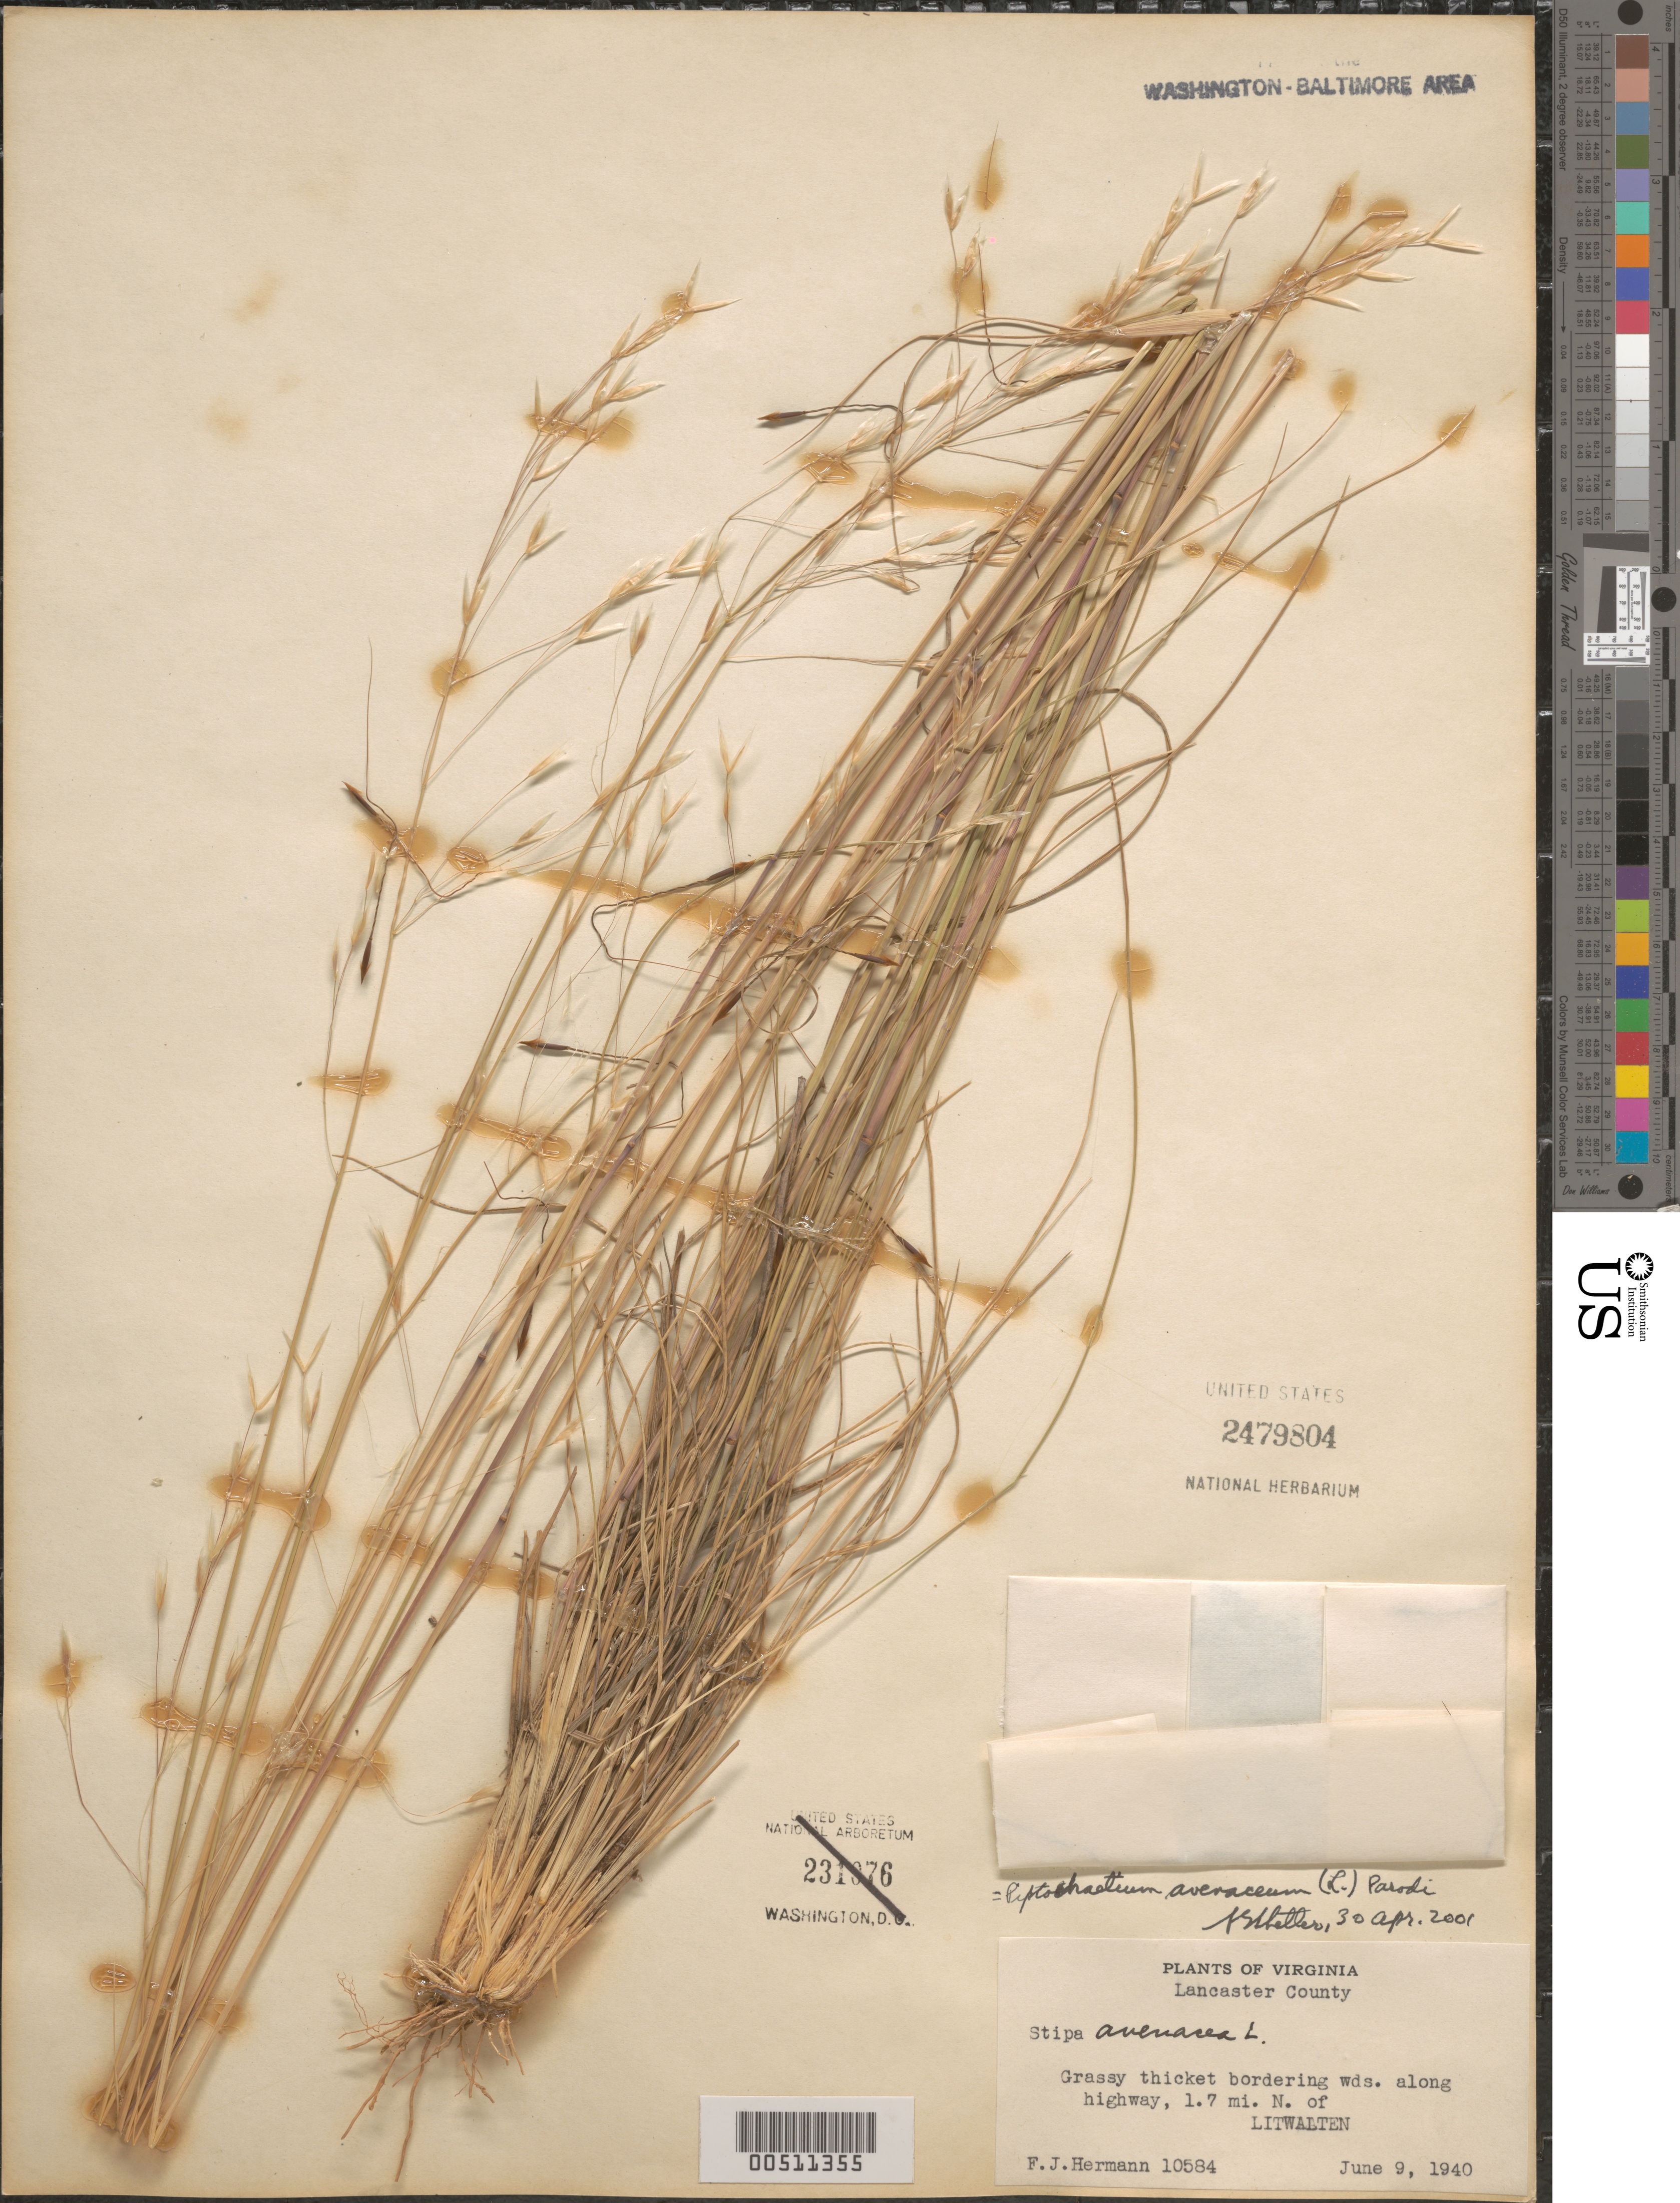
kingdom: Plantae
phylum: Tracheophyta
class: Liliopsida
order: Poales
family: Poaceae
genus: Piptochaetium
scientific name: Piptochaetium avenaceum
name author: (L.) Parodi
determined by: Shetler, Stanwyn G., (US), NMNH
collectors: F. J. Hermann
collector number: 10584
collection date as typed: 09 Jun 1940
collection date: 1940-06-09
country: United States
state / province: Virginia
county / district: Lancaster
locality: N of Litwalten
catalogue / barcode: US 2479804